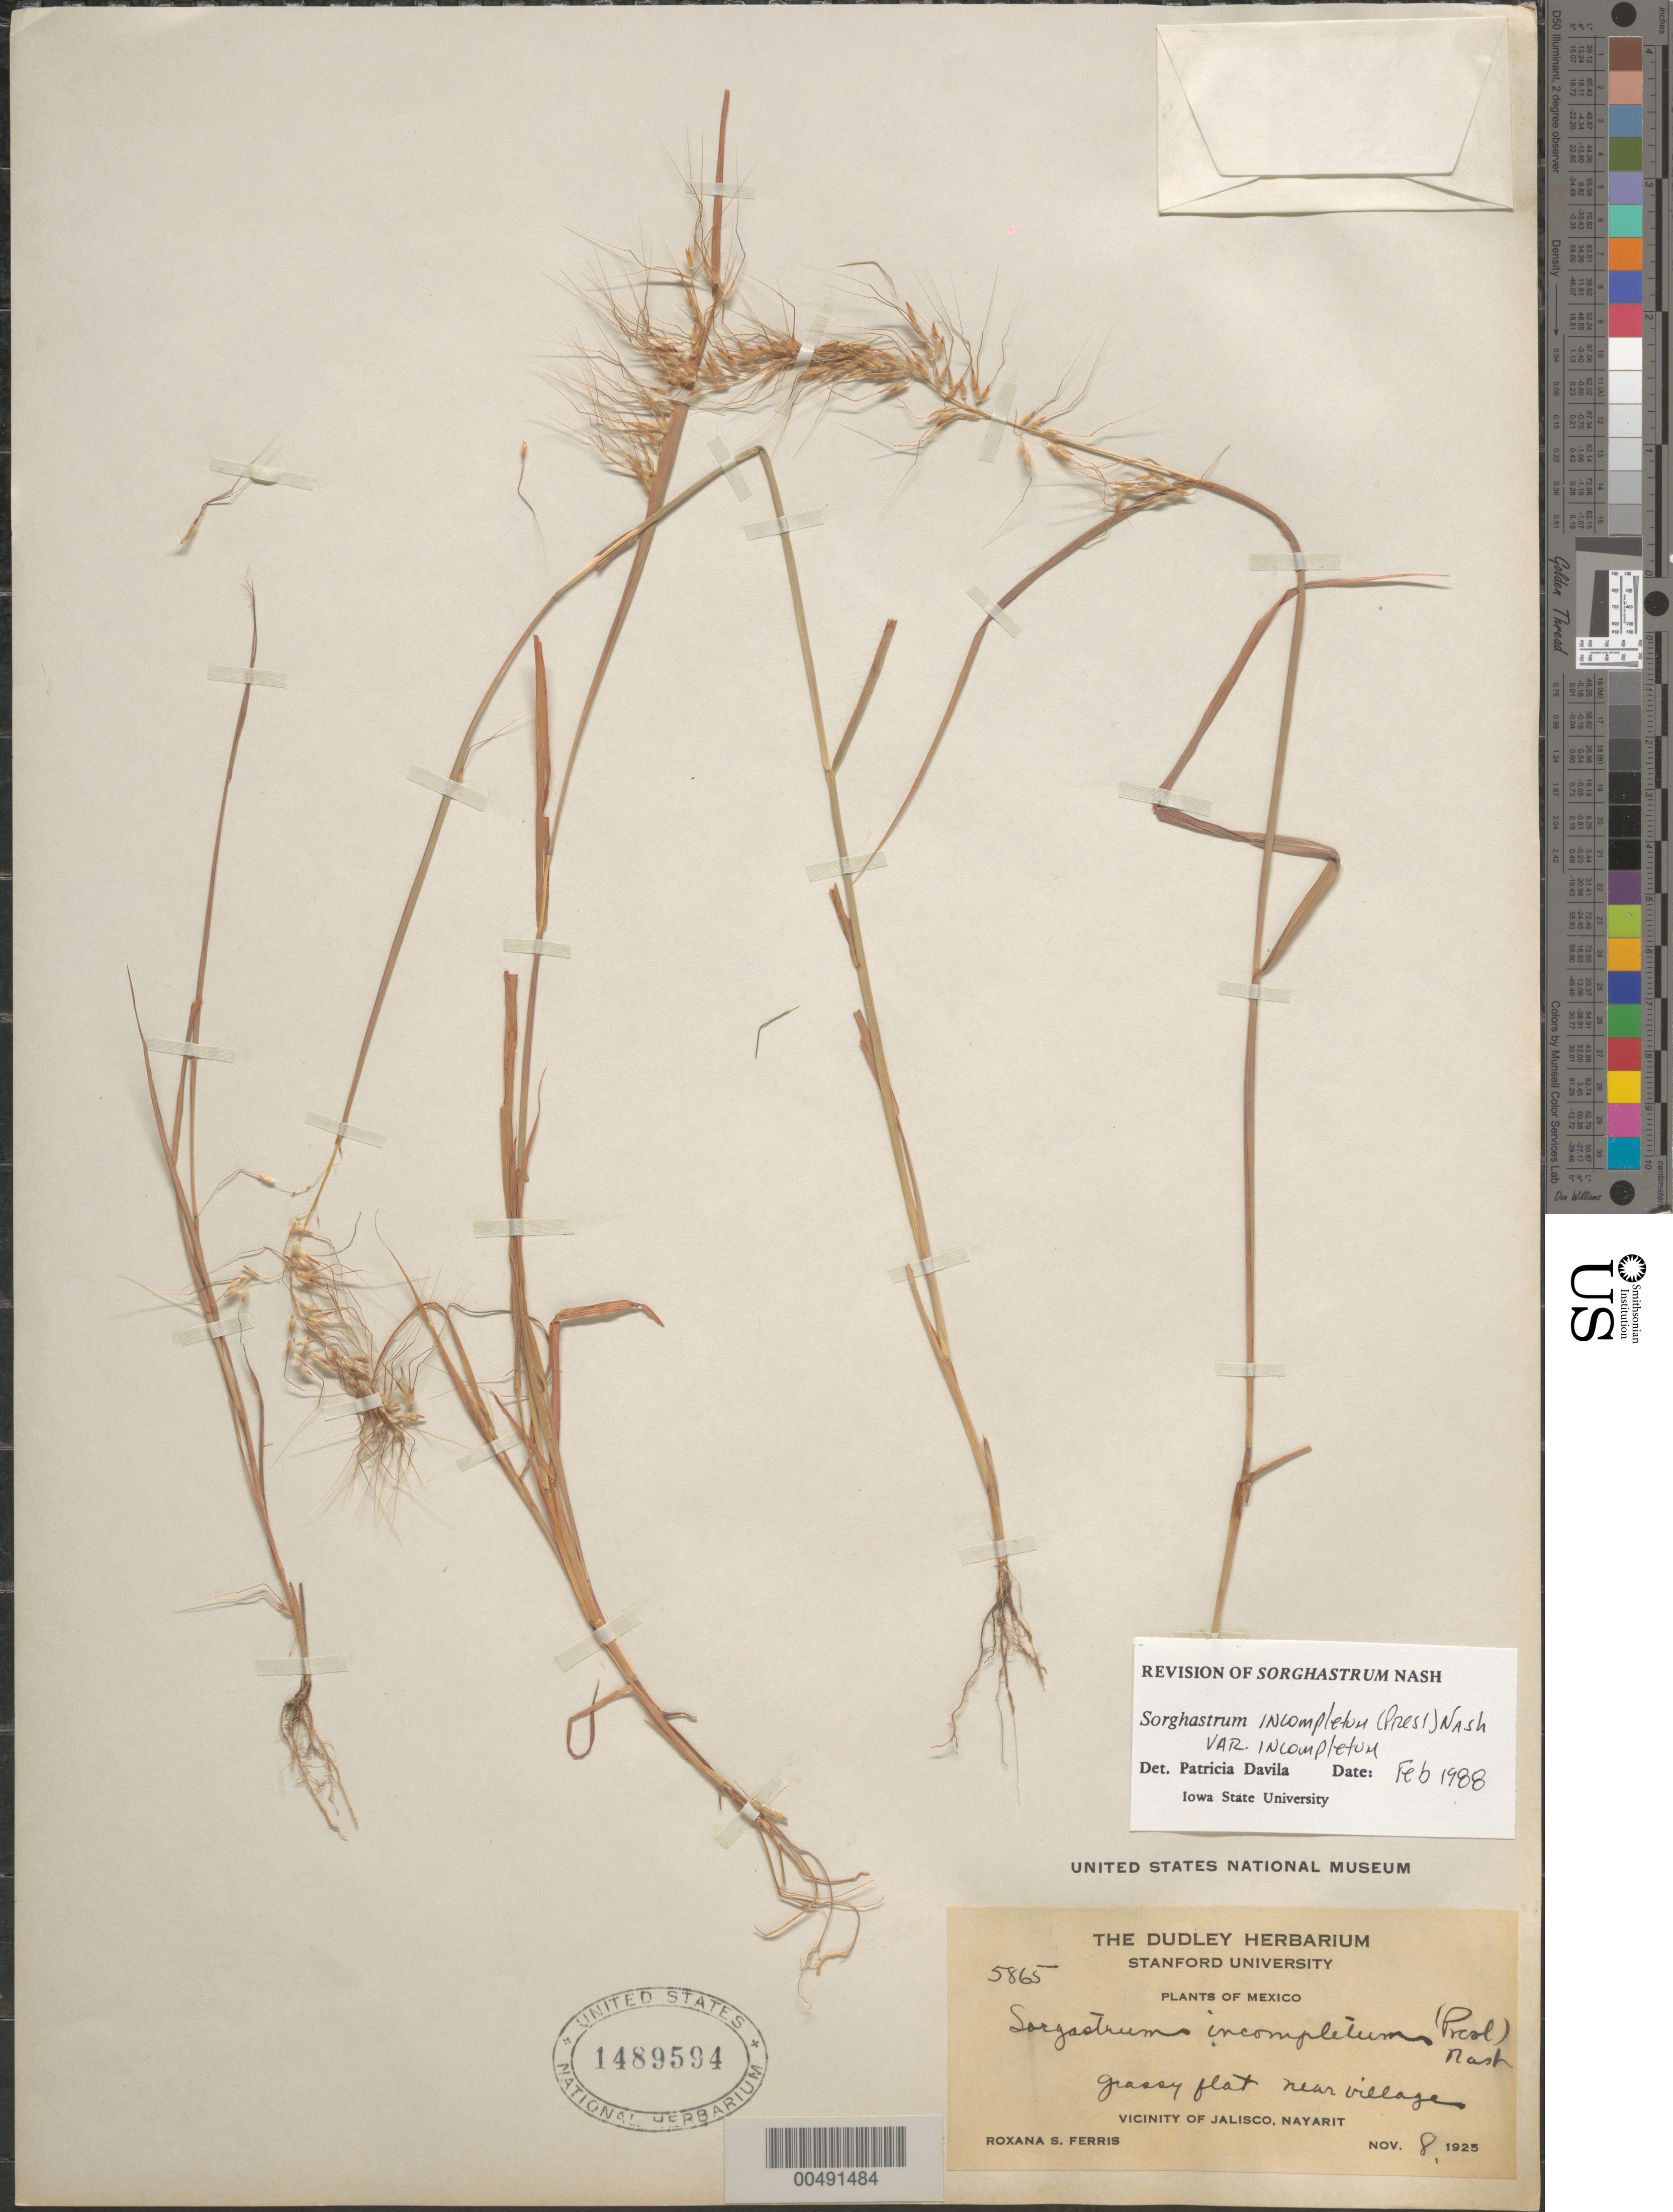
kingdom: Plantae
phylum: Tracheophyta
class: Liliopsida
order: Poales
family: Poaceae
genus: Sorghastrum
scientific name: Sorghastrum incompletum var. incompletum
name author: (J. Presl) Nash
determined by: Dávila, P. D.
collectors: R. S. Ferris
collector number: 5865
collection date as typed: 8 Nov 1925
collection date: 1925-11-08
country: Mexico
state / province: Nayarit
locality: Vicinity of Jalisco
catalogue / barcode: US 1489594